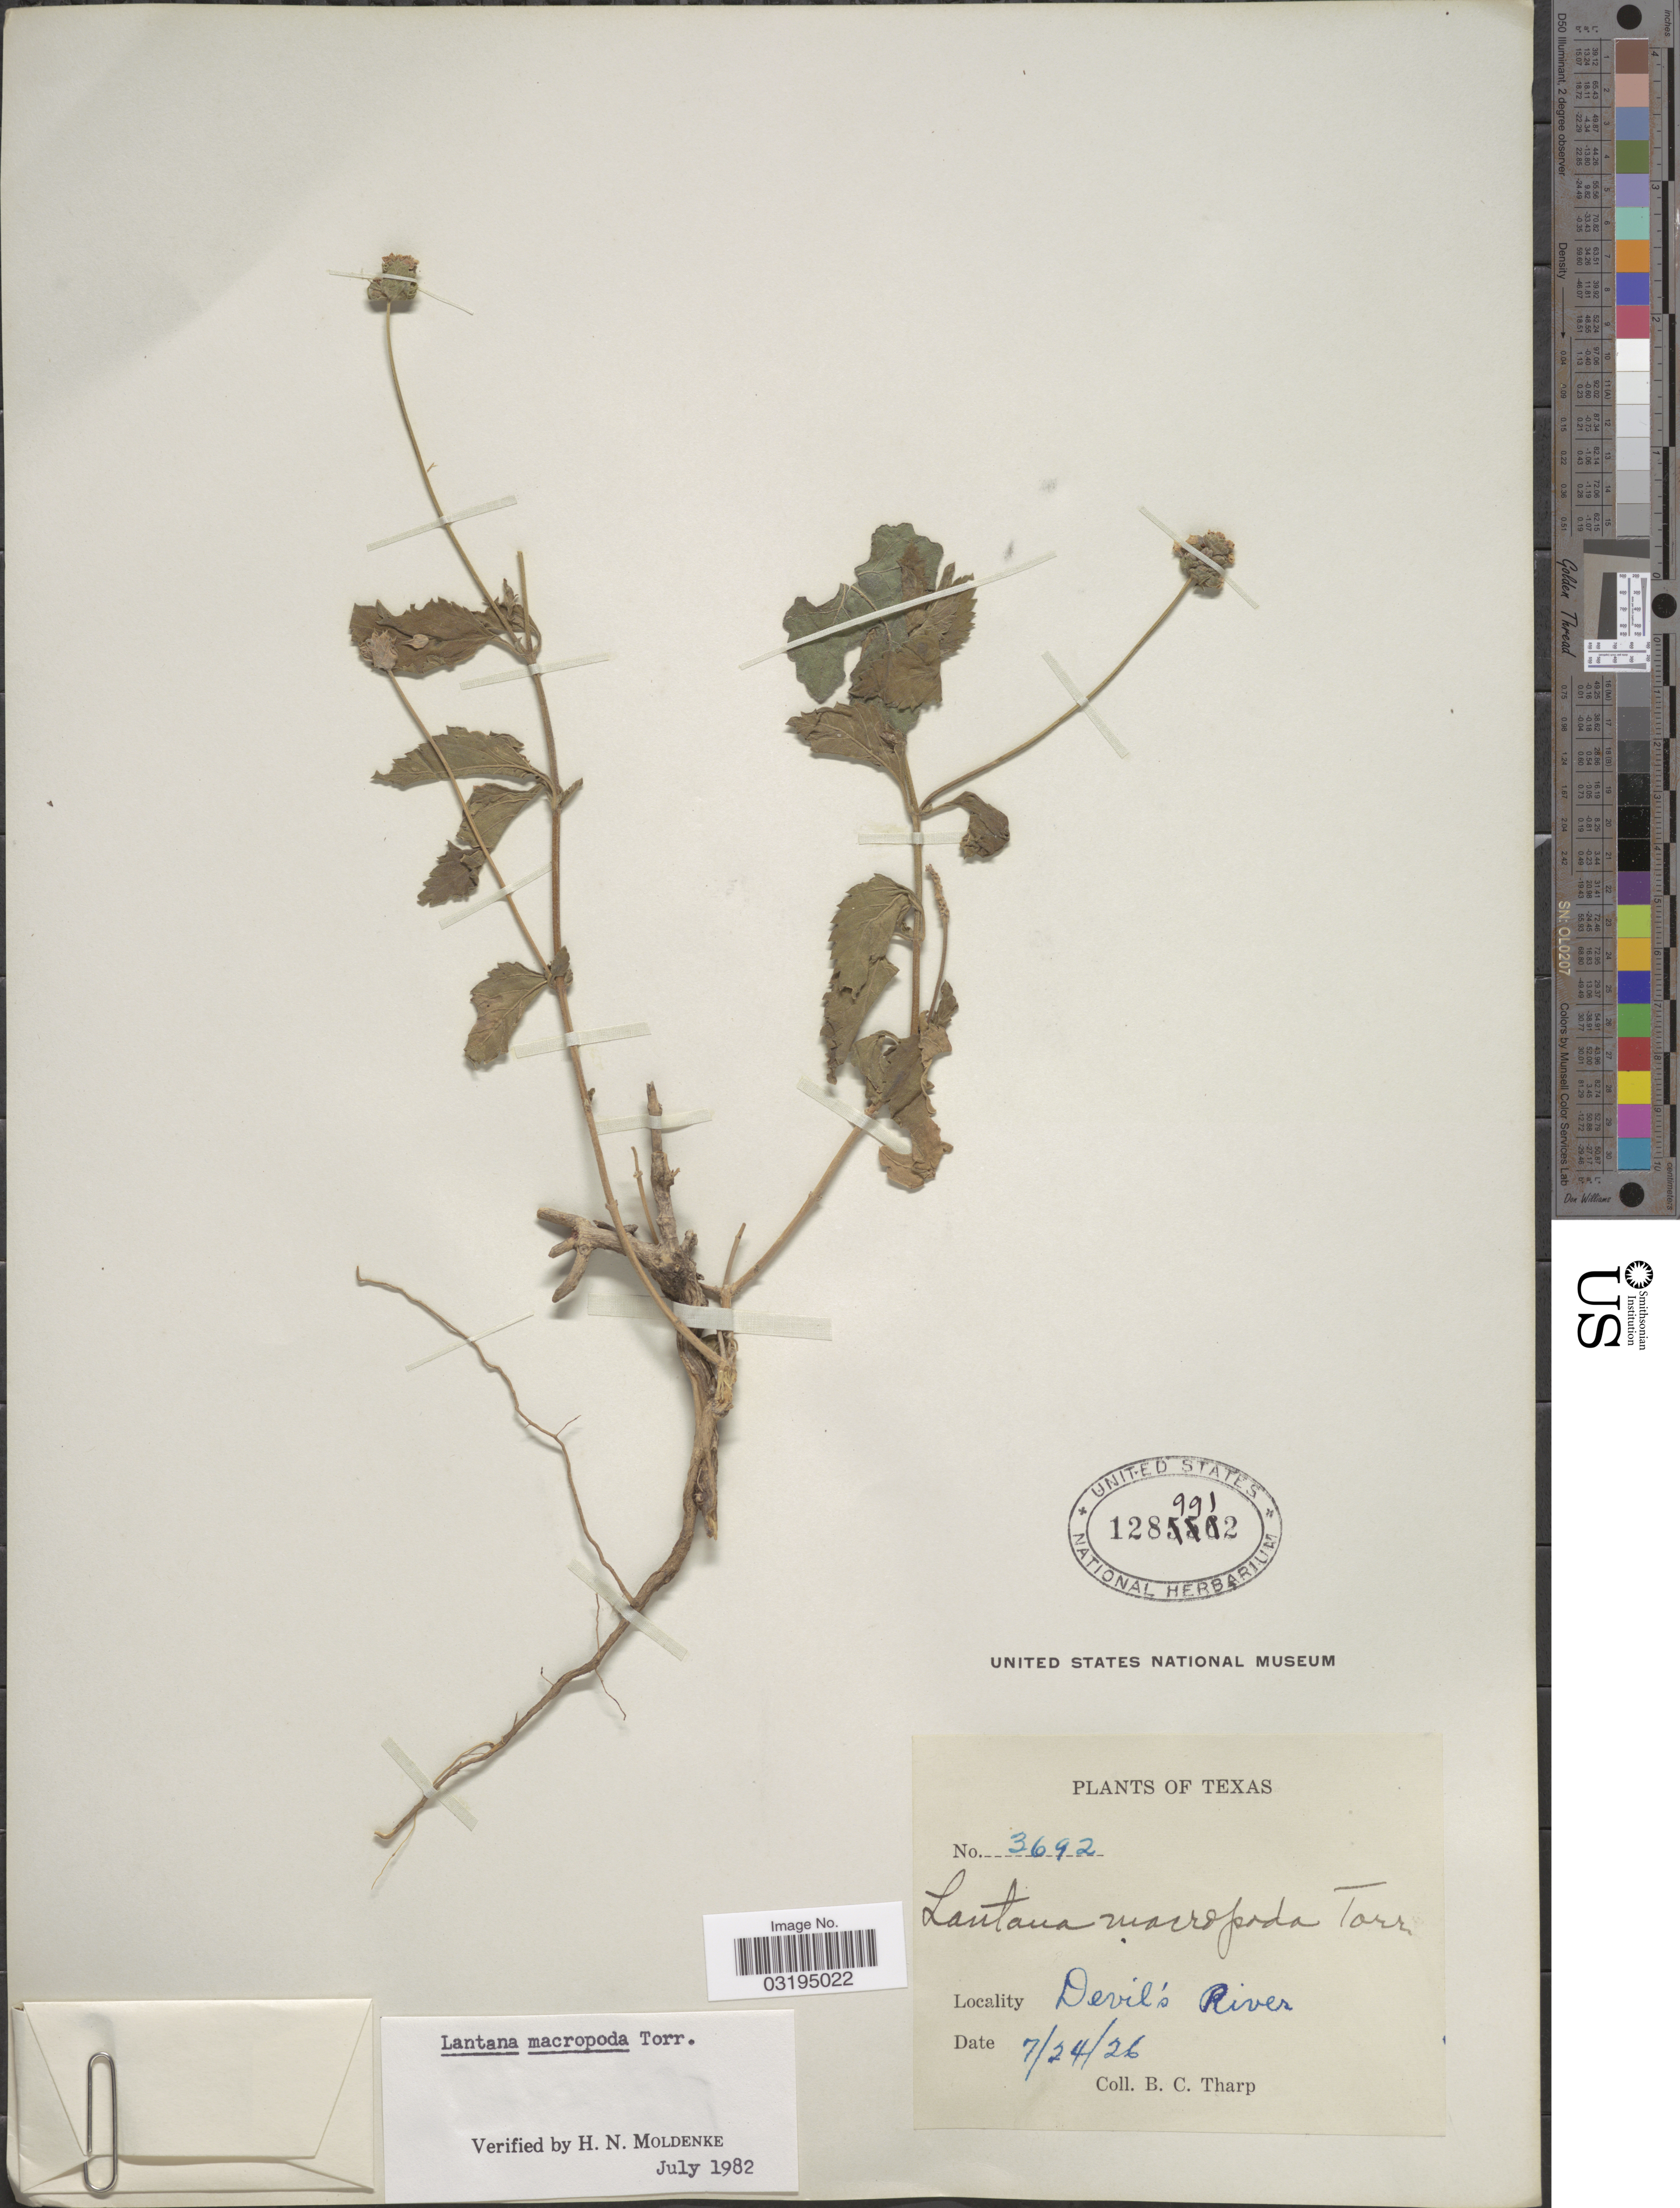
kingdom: Plantae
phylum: Tracheophyta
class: Magnoliopsida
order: Lamiales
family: Verbenaceae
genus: Lantana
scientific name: Lantana macropoda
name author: Torr.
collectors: B. C. Tharp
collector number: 3692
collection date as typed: Transcribed d/m/y: 24/7/26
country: United States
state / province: Texas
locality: Devil's River.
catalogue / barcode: US 1289912